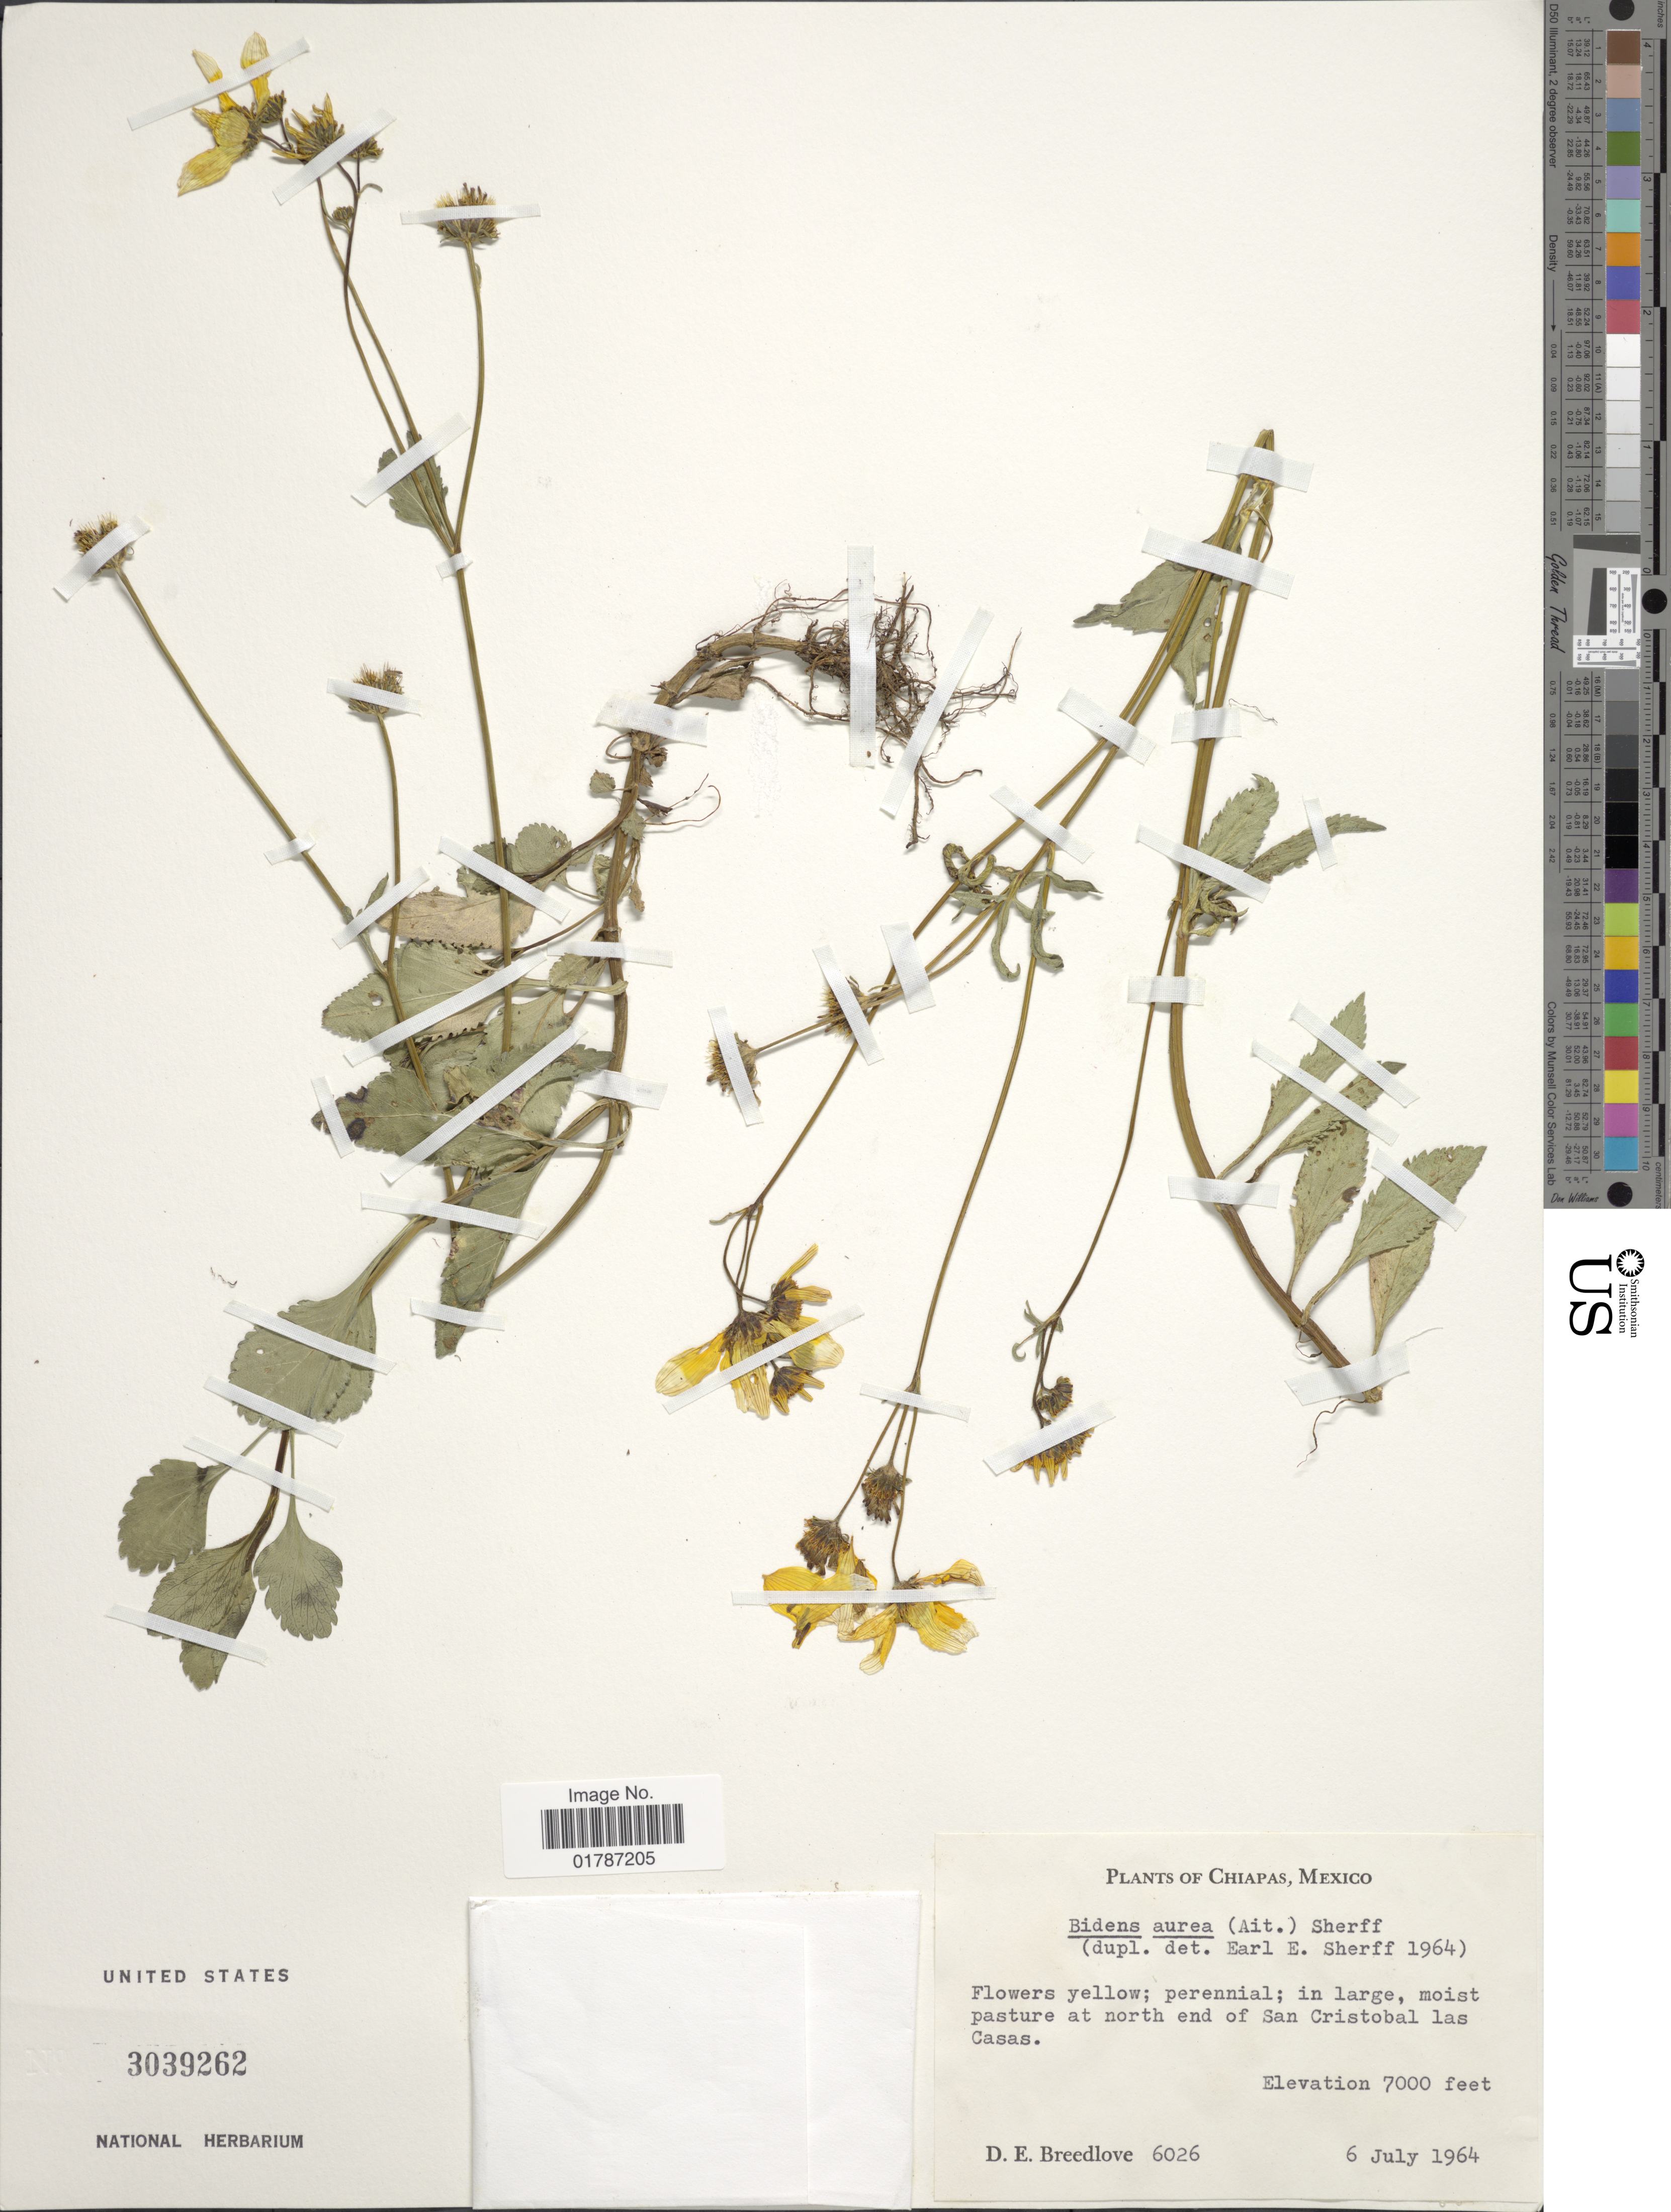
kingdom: Plantae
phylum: Tracheophyta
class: Magnoliopsida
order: Asterales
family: Asteraceae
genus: Bidens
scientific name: Bidens aurea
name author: (Aiton) Sherff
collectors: D. E. Breedlove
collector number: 6026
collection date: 1964-07-06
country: Mexico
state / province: Chiapas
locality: Moist pasture at north end of San Cristobal las Casas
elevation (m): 2134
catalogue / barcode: US 3039262